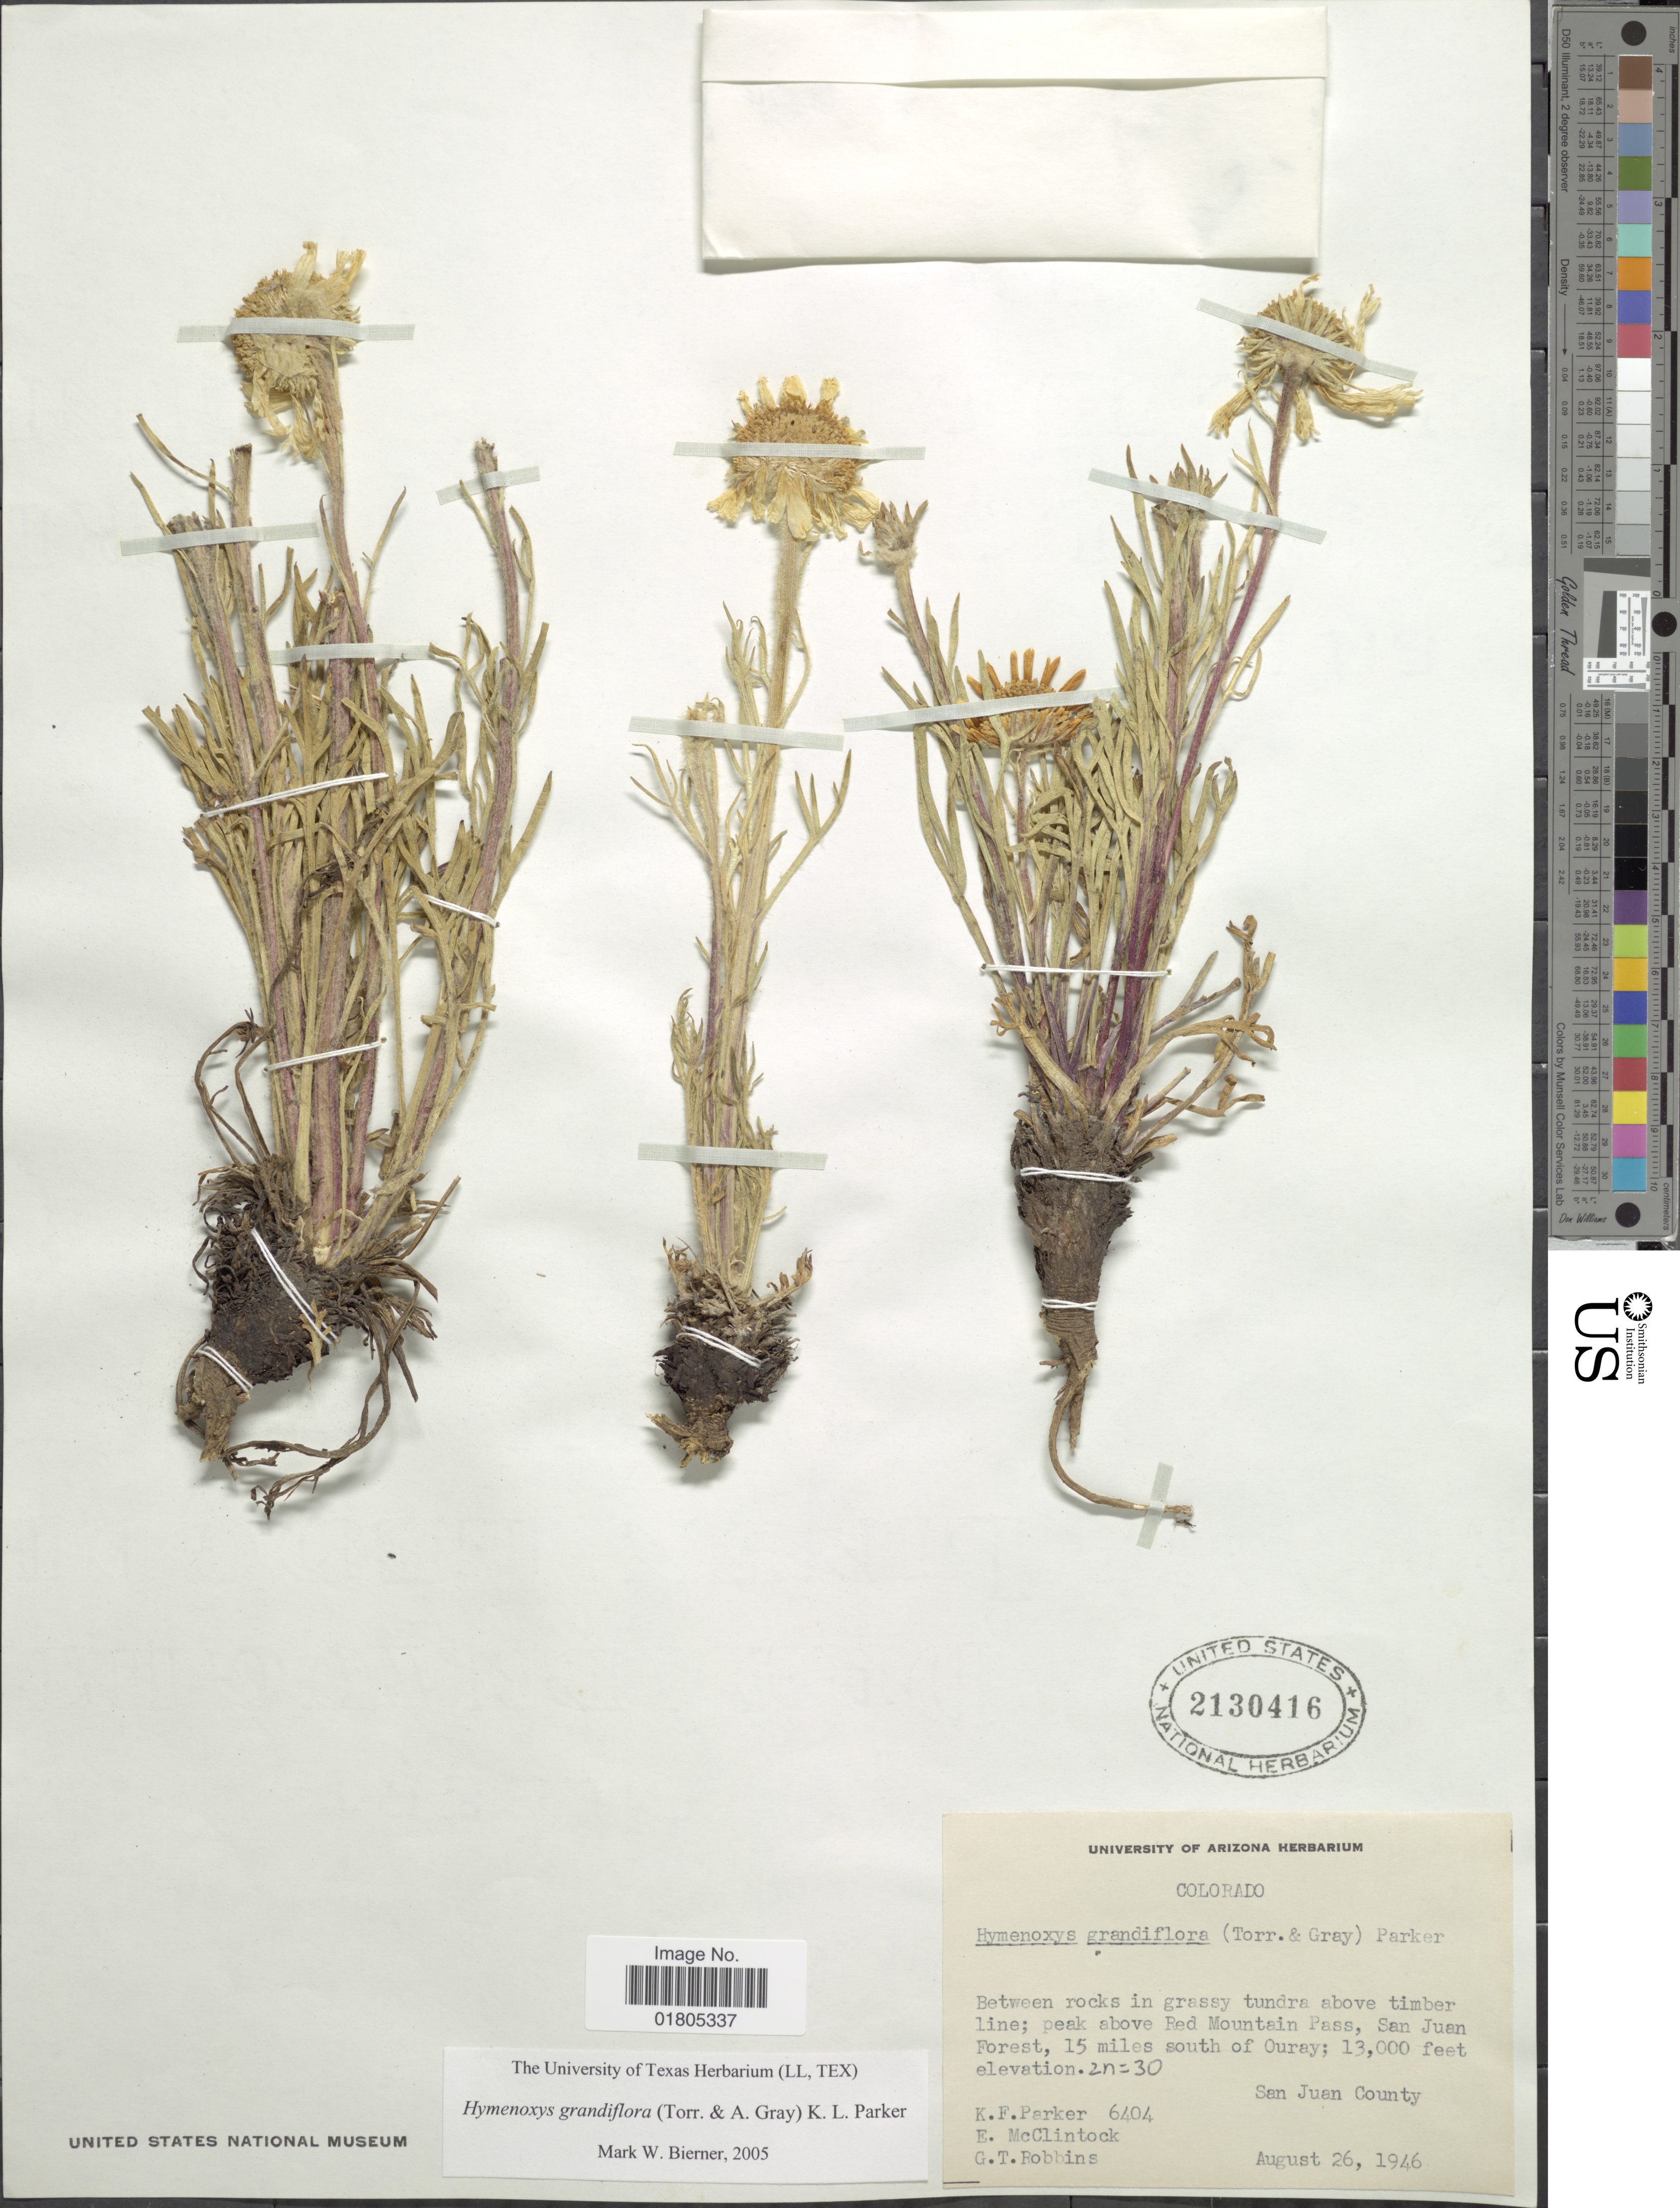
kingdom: Plantae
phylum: Tracheophyta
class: Magnoliopsida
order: Asterales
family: Asteraceae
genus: Actinea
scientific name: Actinea grandiflora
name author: (Torr. & A. Gray) Kuntze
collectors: K. F. Parker, E. McClintock & G. T. Robbins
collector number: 6404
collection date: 1946-08-26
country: United States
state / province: Colorado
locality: Between rocks in grassy tundra above timber line, peak above Red Mountains Pass, San Juan Forest, 15 miles south of Ouray, San Juan County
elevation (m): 3962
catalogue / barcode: US 2130416